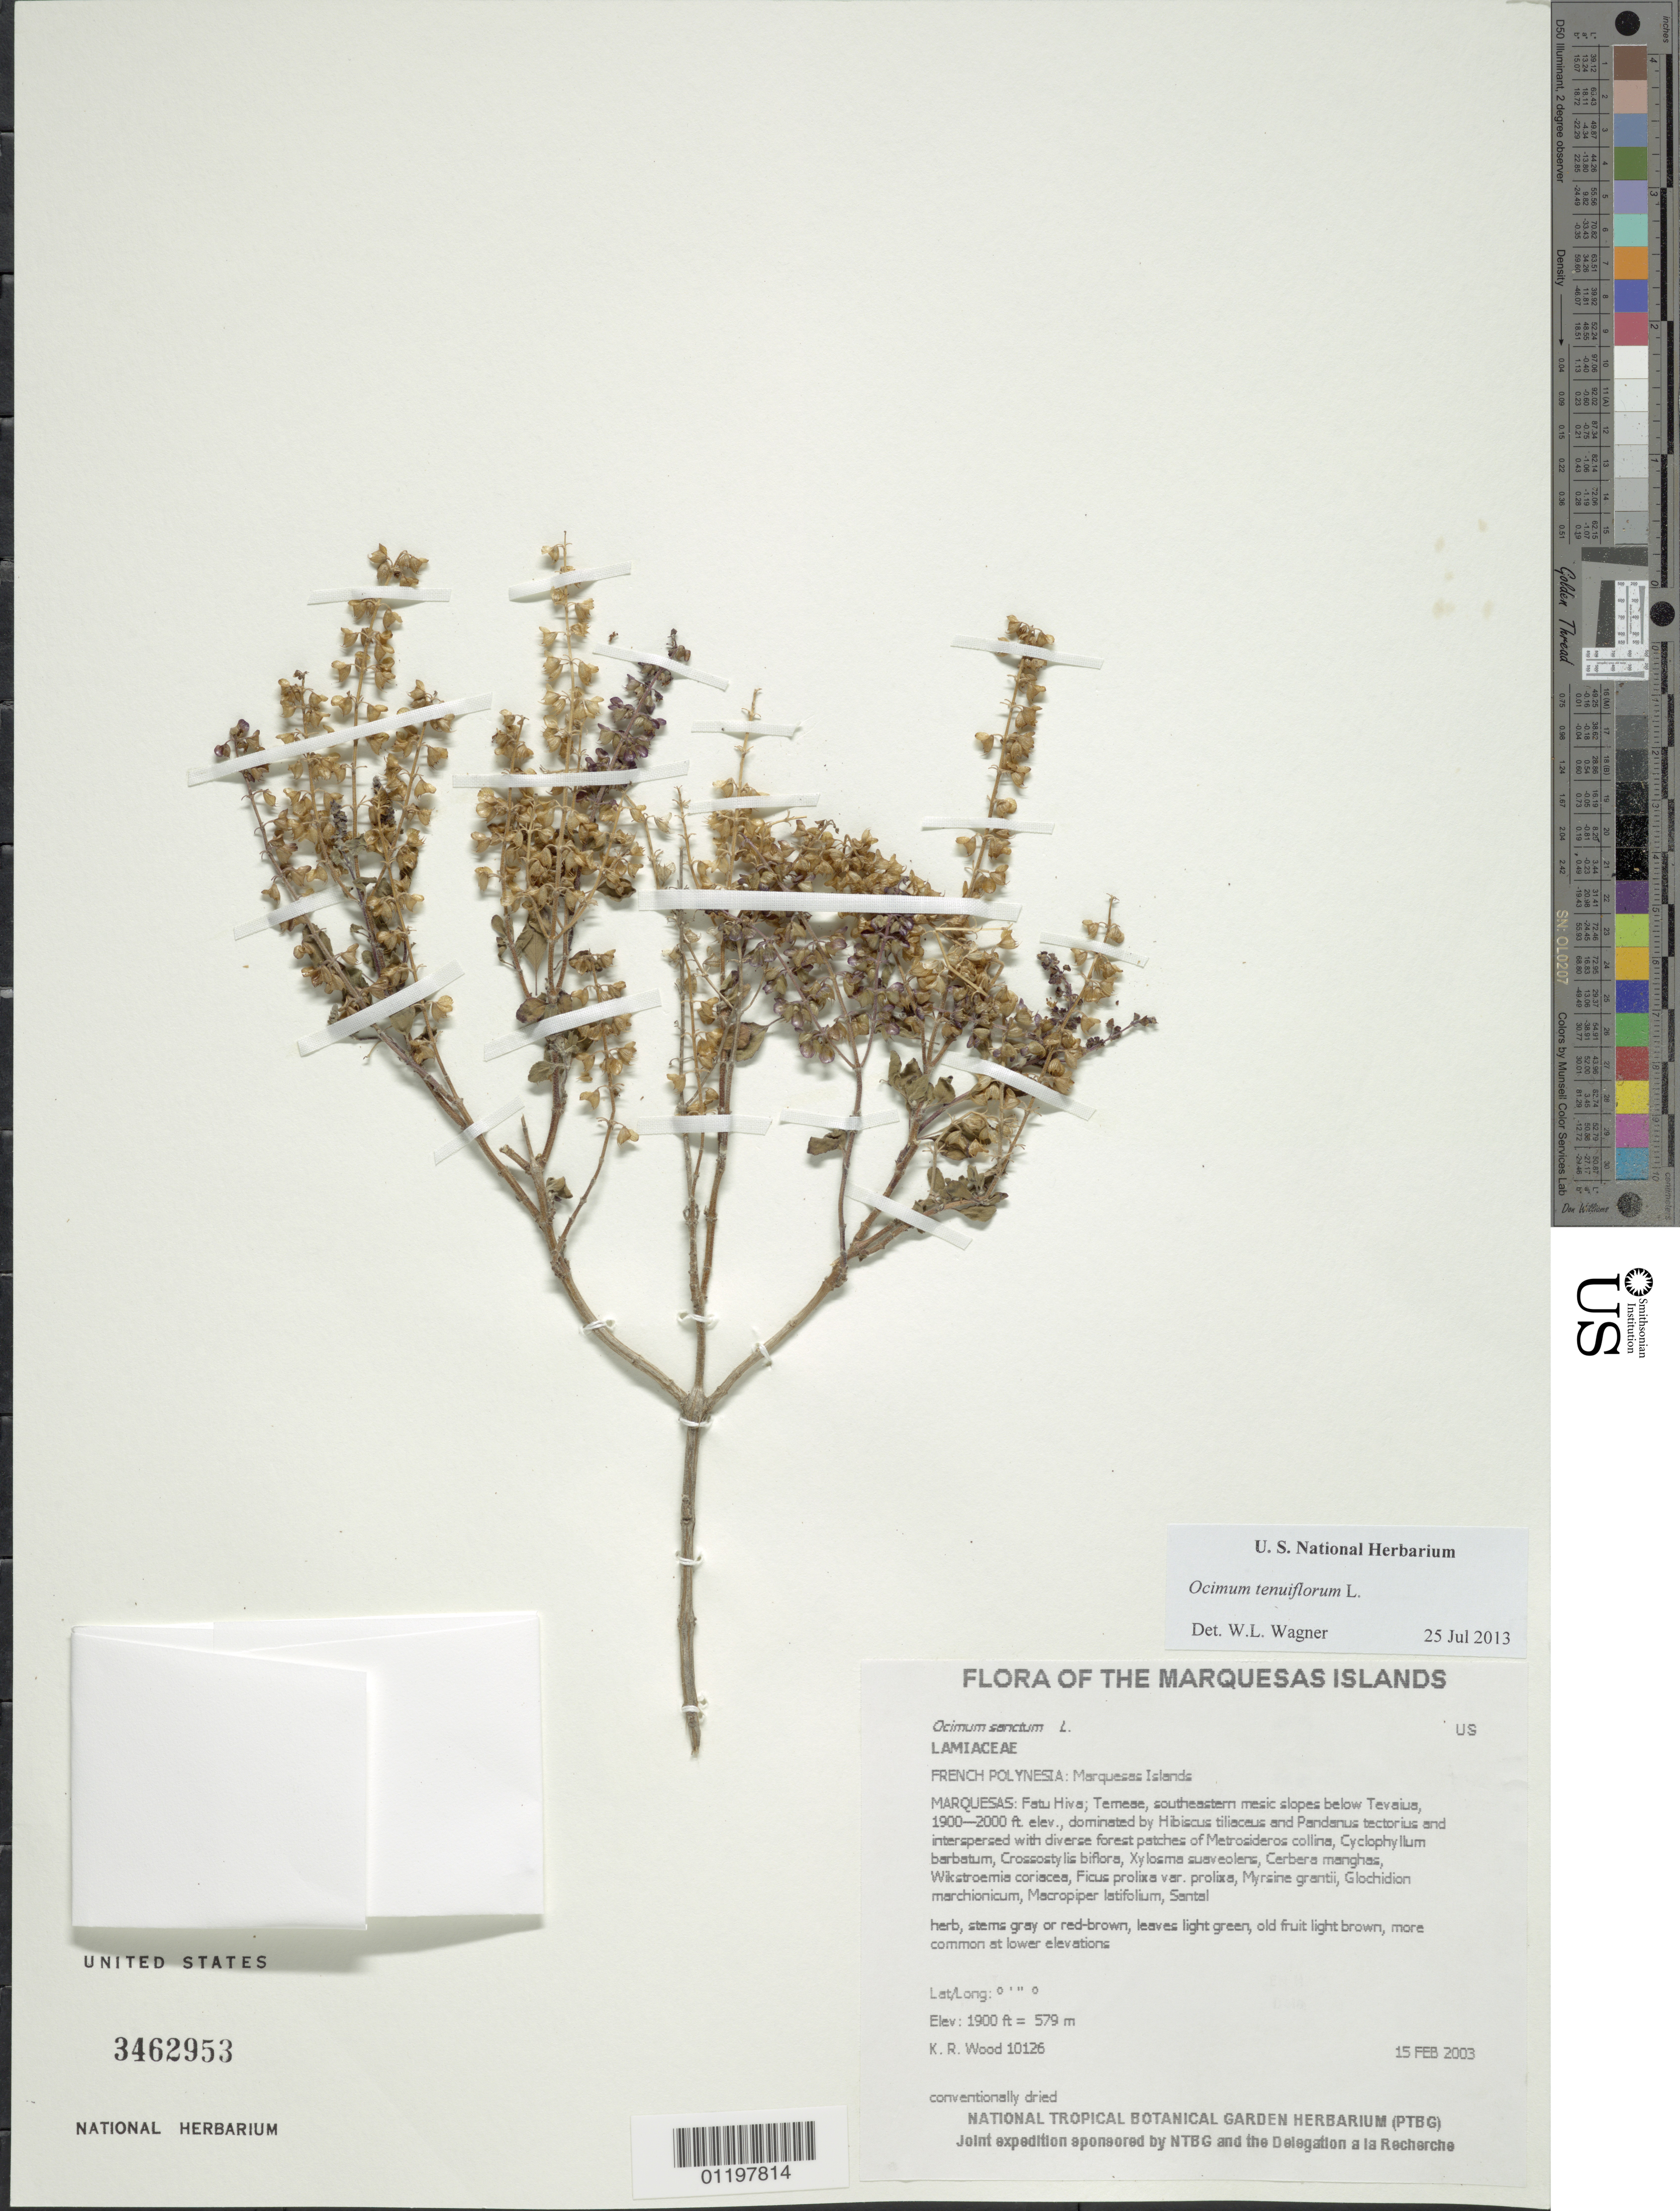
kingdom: Plantae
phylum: Tracheophyta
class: Magnoliopsida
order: Lamiales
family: Lamiaceae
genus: Ocimum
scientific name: Ocimum tenuiflorum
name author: L.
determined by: Wagner, W. L.; Lorence, David H.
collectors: K. R. Wood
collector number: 10126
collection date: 2003-02-15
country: French Polynesia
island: Fatu Hiva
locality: Temeae, southeastern mesic slopes below Tevaiua; mid-slope, E aspect, moderate slope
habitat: Open, mesic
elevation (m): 579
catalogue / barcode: US 3462953